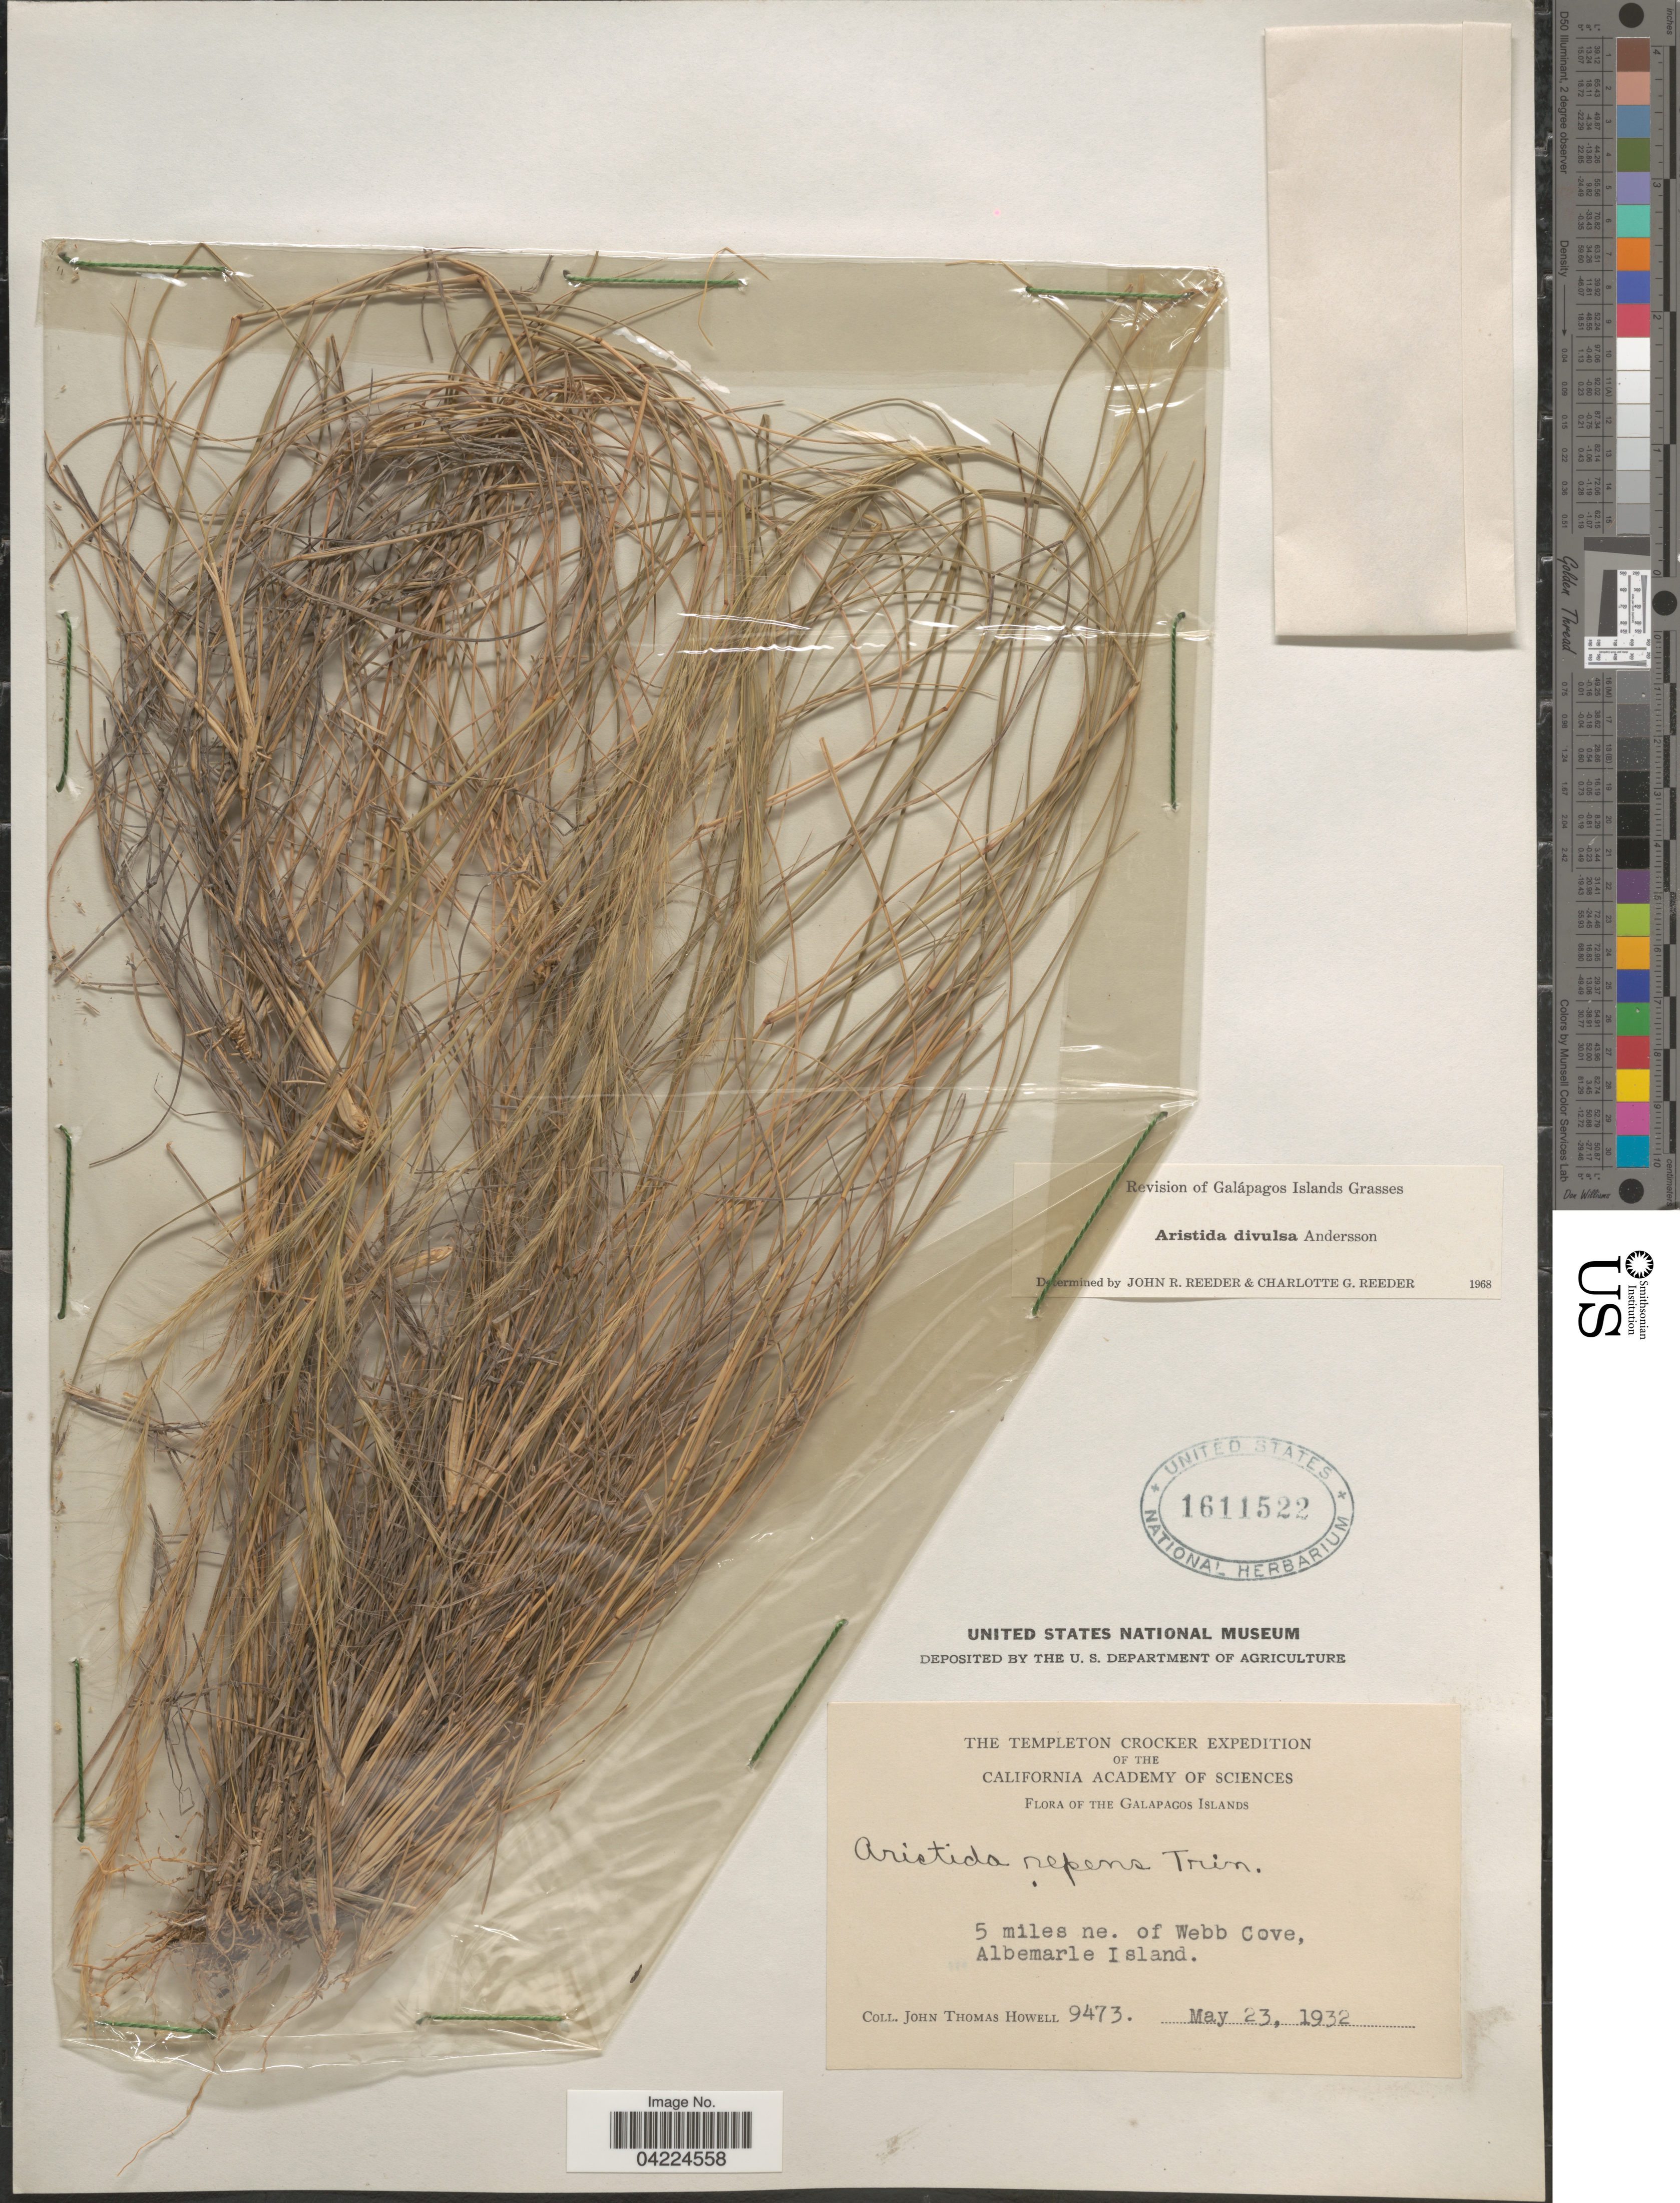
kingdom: Plantae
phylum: Tracheophyta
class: Liliopsida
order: Poales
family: Poaceae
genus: Aristida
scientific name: Aristida divulsa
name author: Andersson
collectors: J. T. Howell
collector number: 9473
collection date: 1932-05-23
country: Ecuador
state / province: Colón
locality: The Templeton Crocker Expedition of the California Academy of Sciences. The Galapagos Islands. 5 miles ne. of Webb Cove, Albemarle Island.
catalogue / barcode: US 1611522